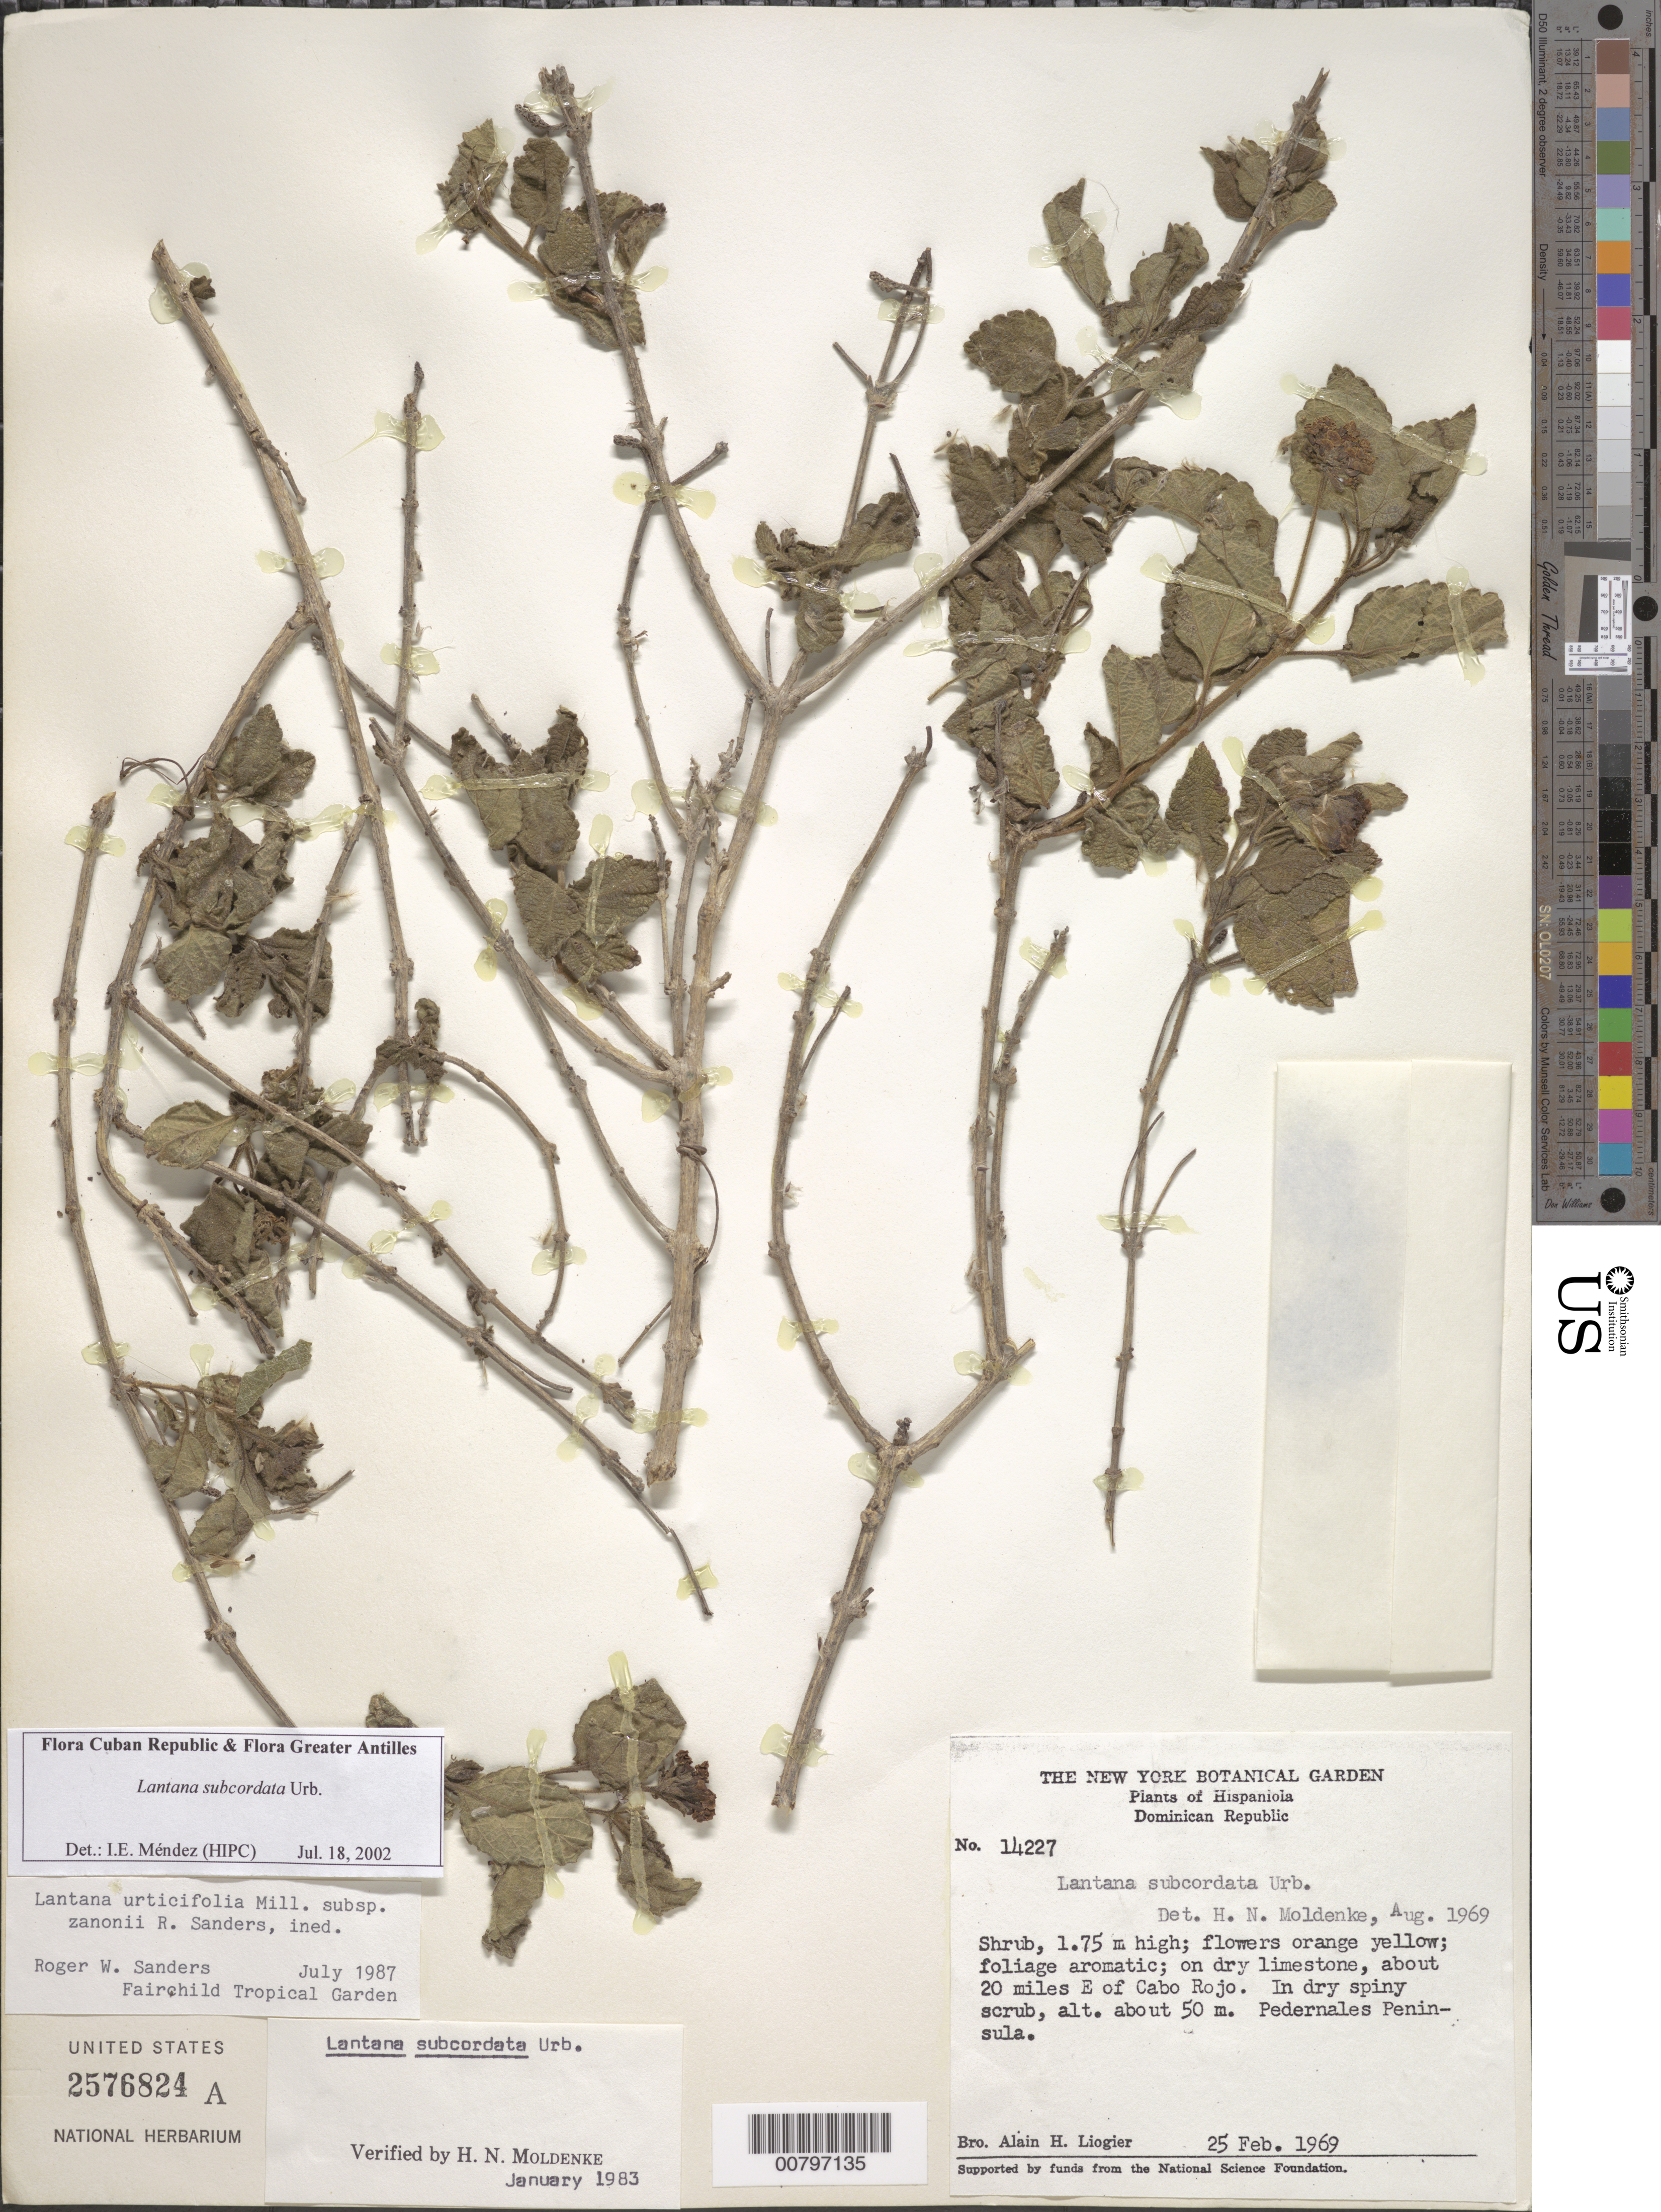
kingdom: Plantae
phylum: Tracheophyta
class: Magnoliopsida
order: Lamiales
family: Verbenaceae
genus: Lantana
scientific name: Lantana subcordata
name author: Urb.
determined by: Méndez, Isidro E., (HIPC)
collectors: A. H. Liogier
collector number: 14227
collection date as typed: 25 Feb 1969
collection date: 1969-02-25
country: Dominican Republic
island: Hispaniola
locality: Perdernales Penninsula, about 20 miles E of Cabo Rojo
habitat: On dry limestone, in dry spiny scrub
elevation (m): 50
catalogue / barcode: US 2576824